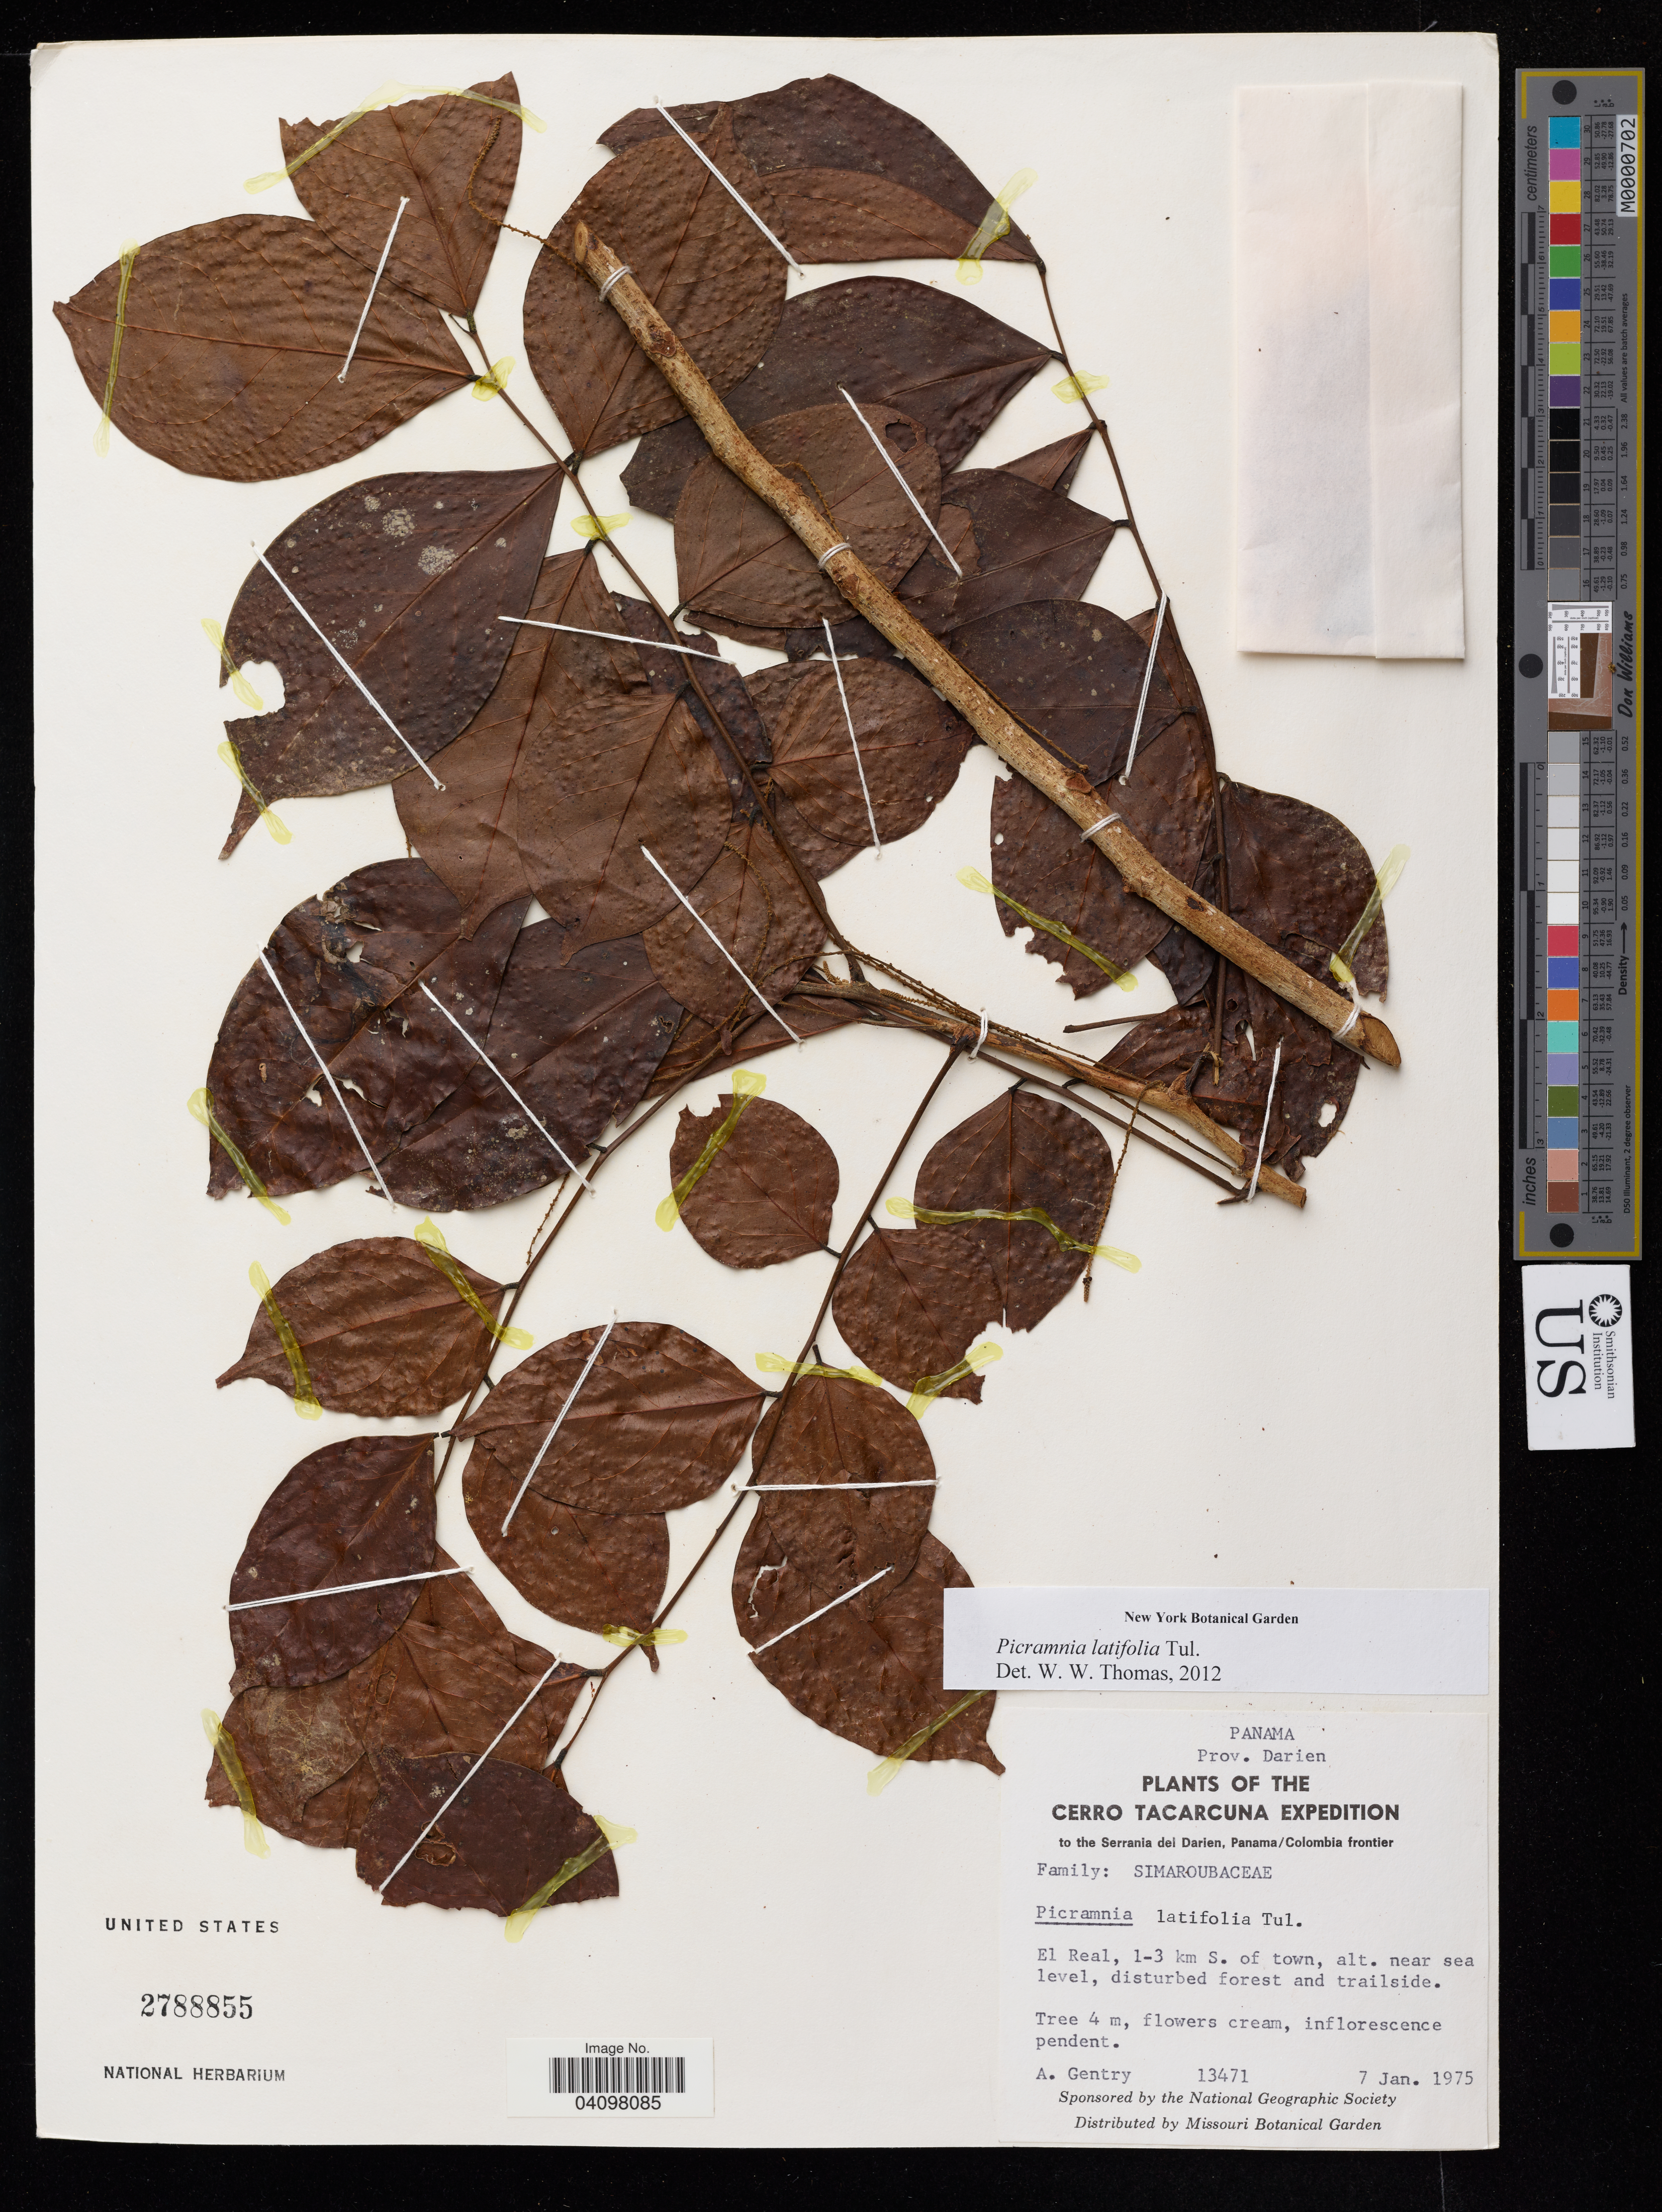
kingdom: Plantae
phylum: Tracheophyta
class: Magnoliopsida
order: Picramniales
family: Picramniaceae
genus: Picramnia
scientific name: Picramnia latifolia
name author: Tul.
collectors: A. Gentry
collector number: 13471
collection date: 1975-01-07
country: Panama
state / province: Darien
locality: Prov. Darien. El Real, 1-3 km S. of town.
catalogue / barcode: US 2788855